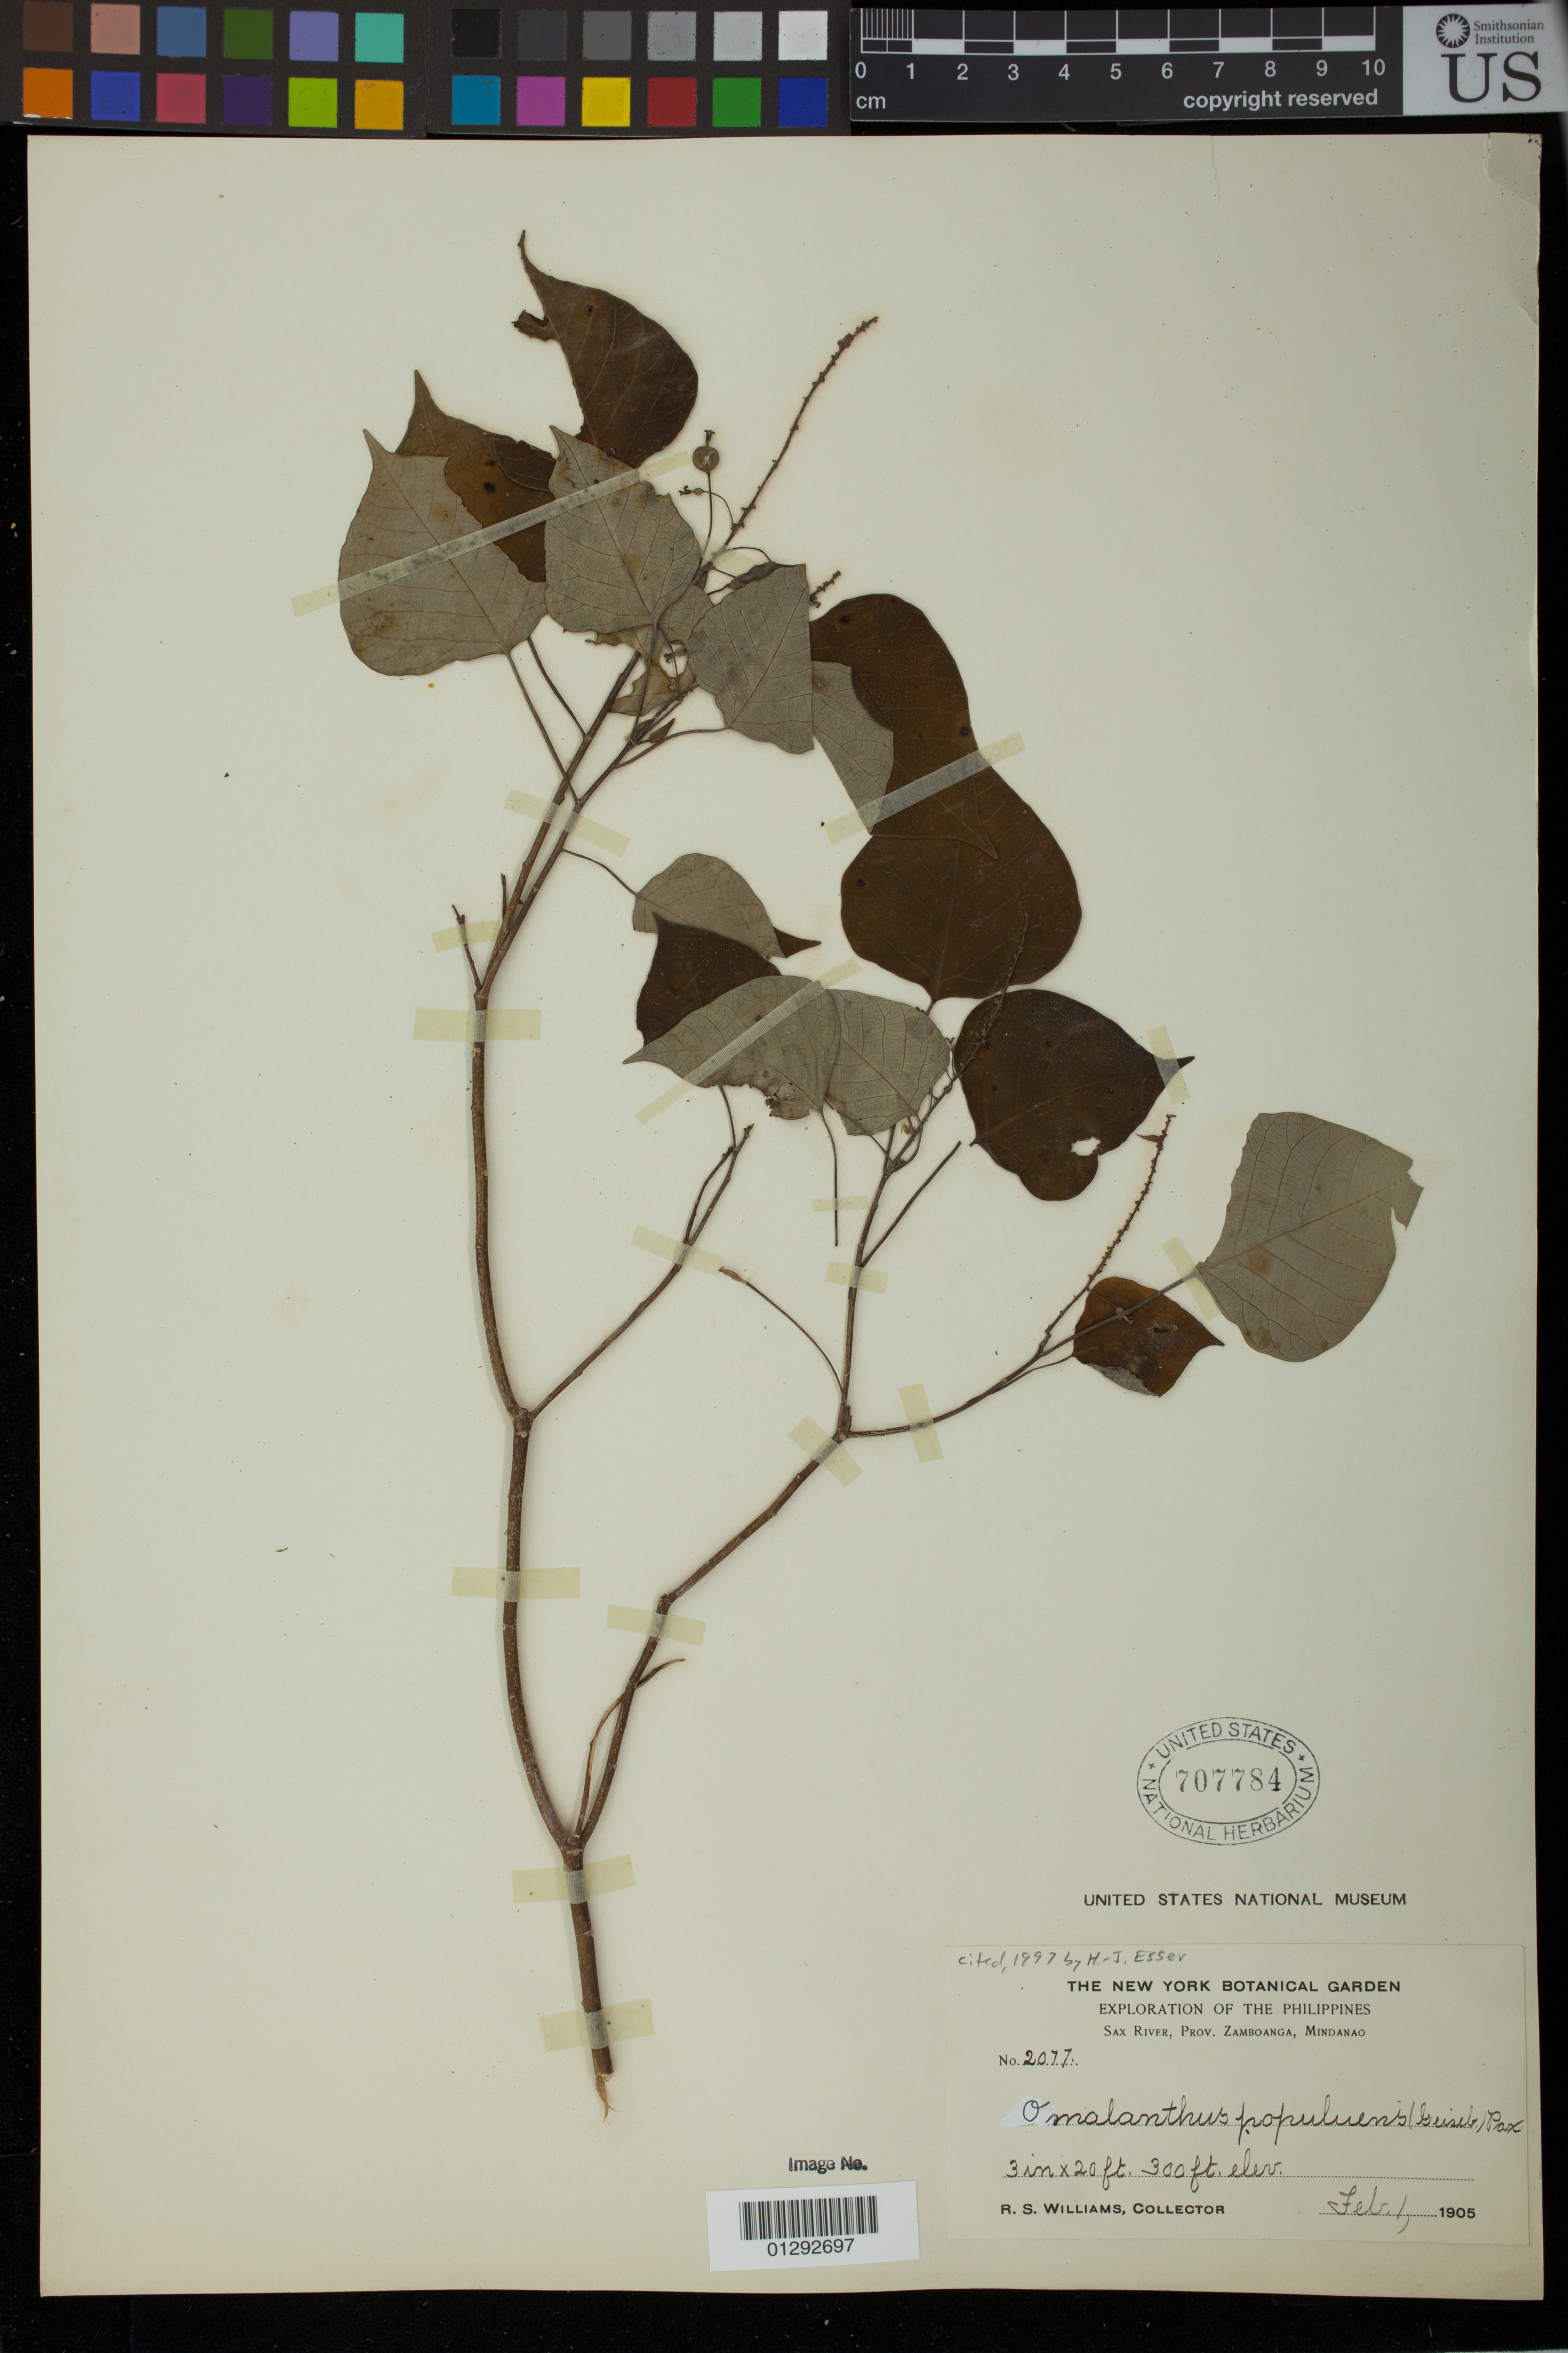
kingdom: Plantae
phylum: Tracheophyta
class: Magnoliopsida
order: Malpighiales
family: Euphorbiaceae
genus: Homalanthus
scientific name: Homalanthus populneus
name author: (Geiseler) Kuntze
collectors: R. S. Williams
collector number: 2077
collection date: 1905-02-01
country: Philippines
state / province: Zamboanga Peninsula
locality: Sax River, Prov. Zamboanga, Mindanao.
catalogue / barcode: US 707784